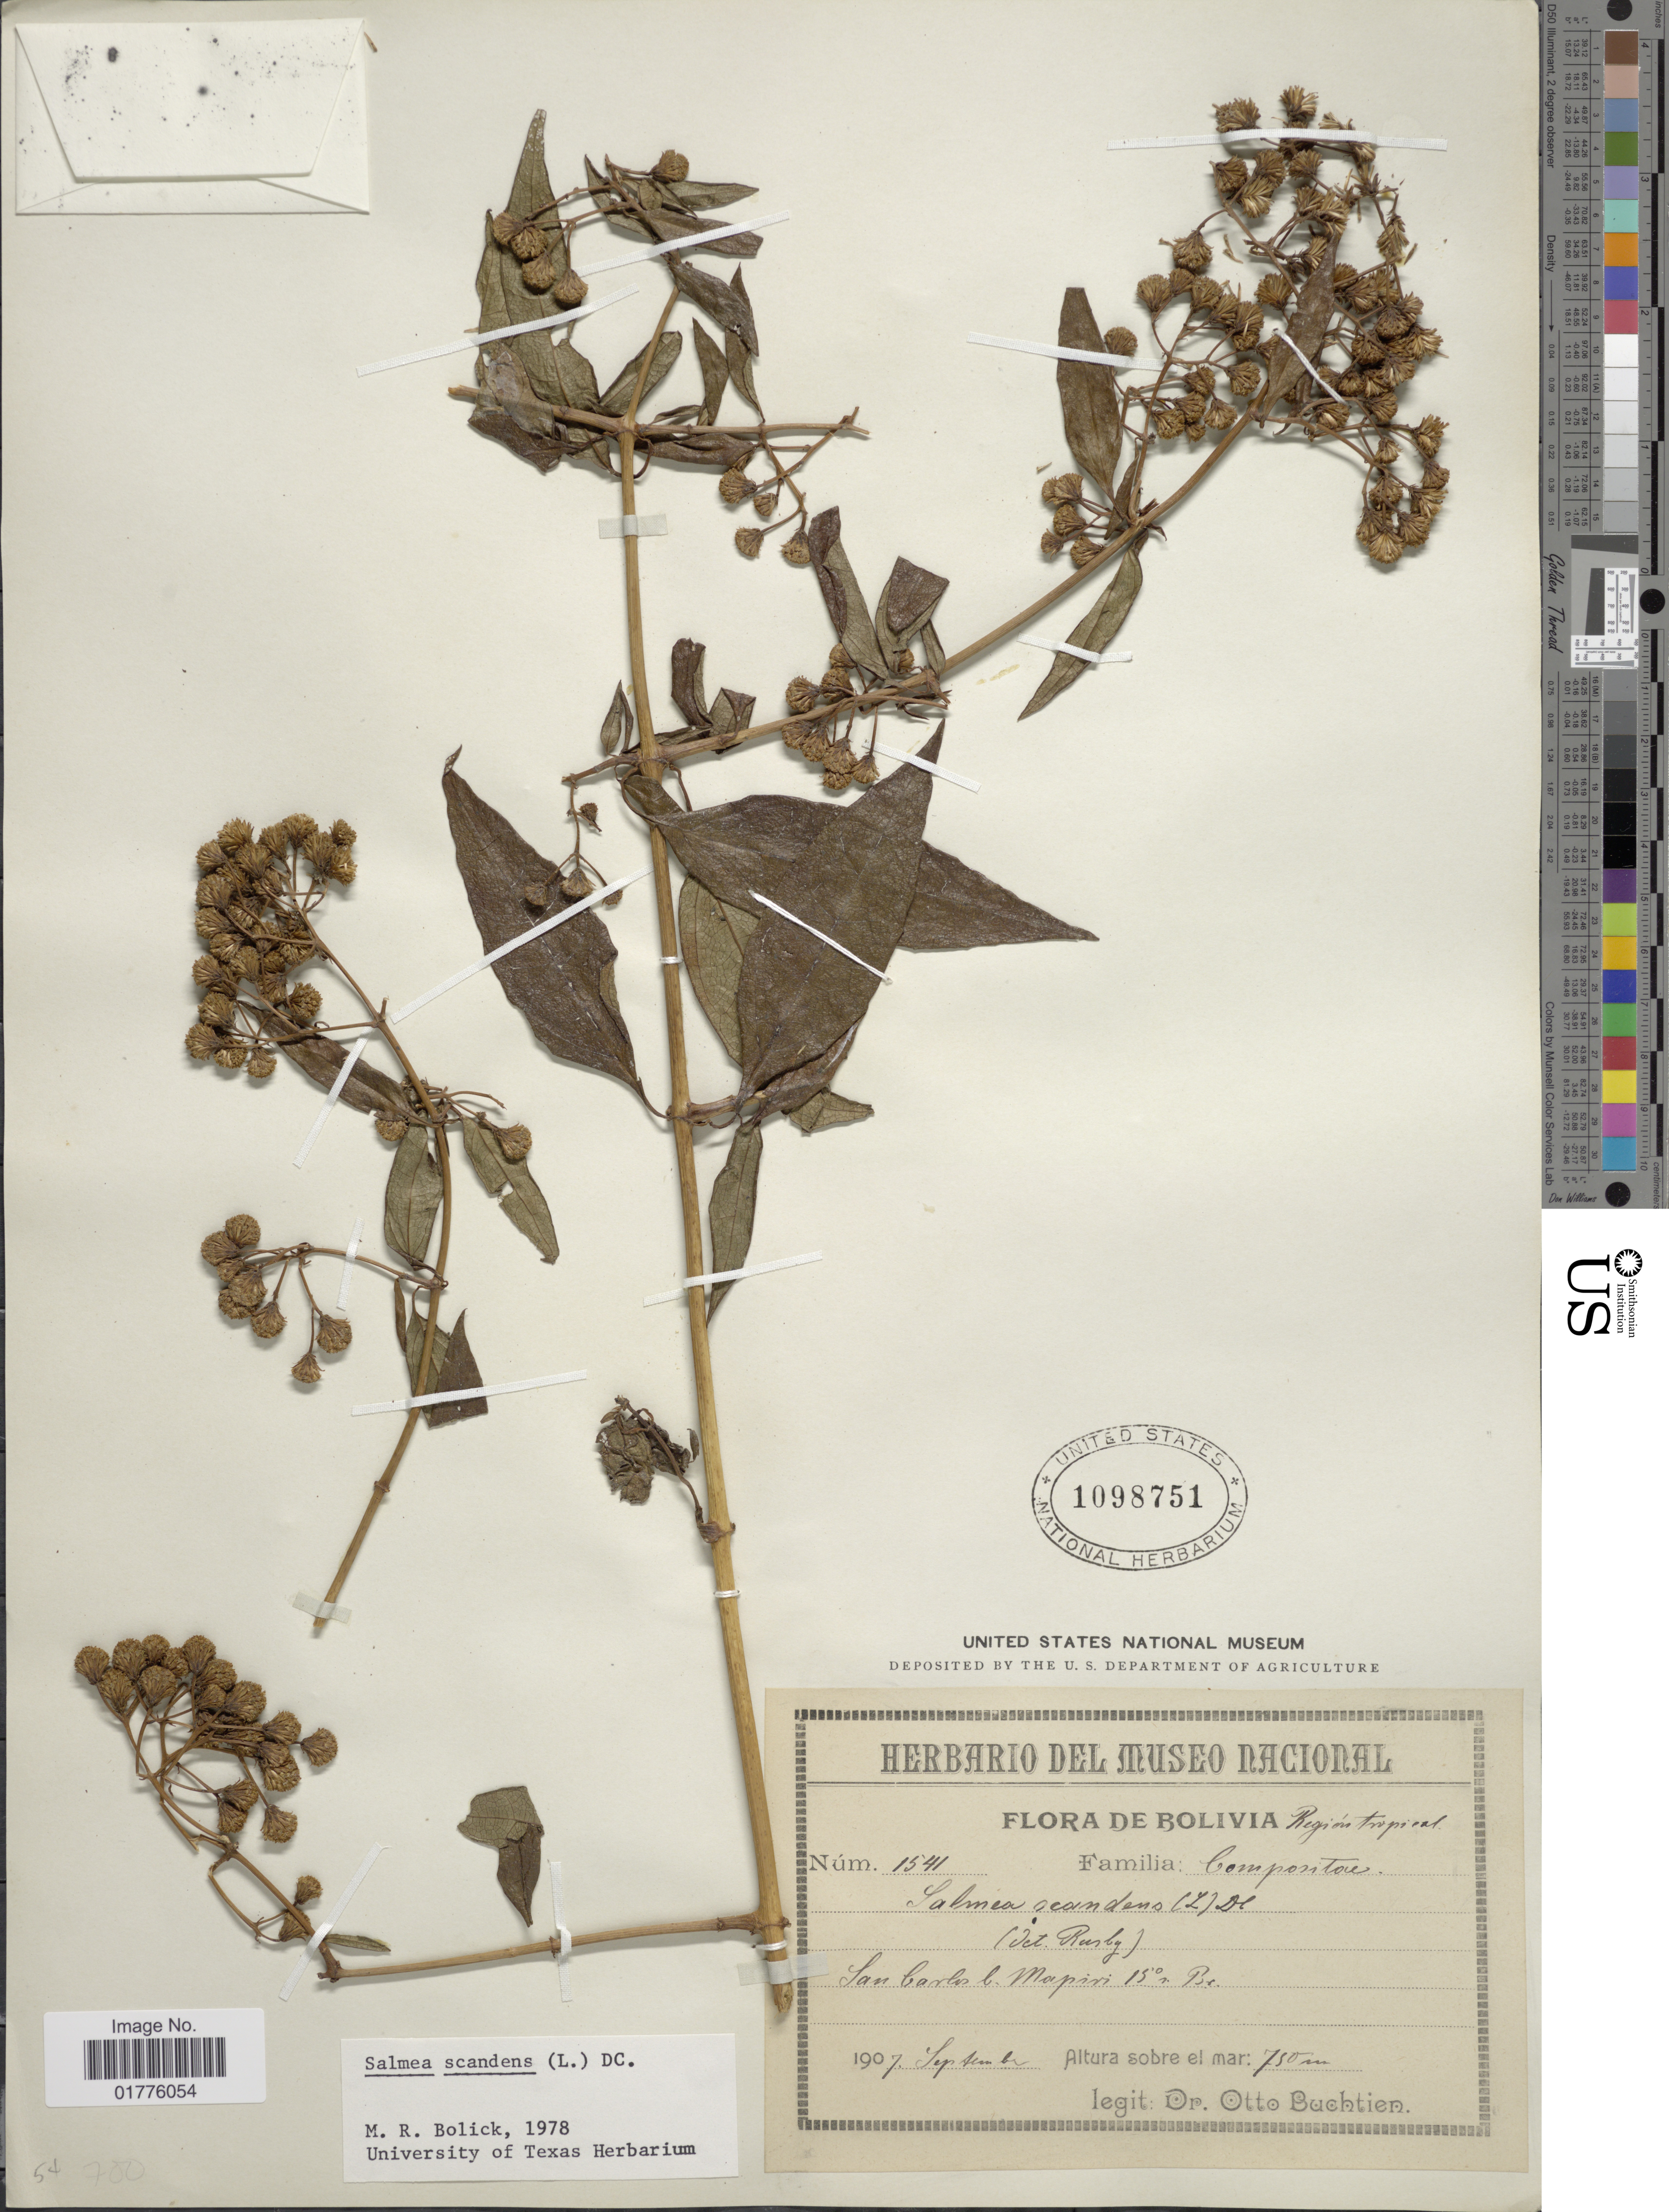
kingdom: Plantae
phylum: Tracheophyta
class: Magnoliopsida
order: Asterales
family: Asteraceae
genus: Salmea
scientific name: Salmea scandens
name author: (L.) DC.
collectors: O. Buchtien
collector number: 1541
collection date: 1907-09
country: Bolivia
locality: Region tropical. San Carlos c. Mapiri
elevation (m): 750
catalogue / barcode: US 1098751